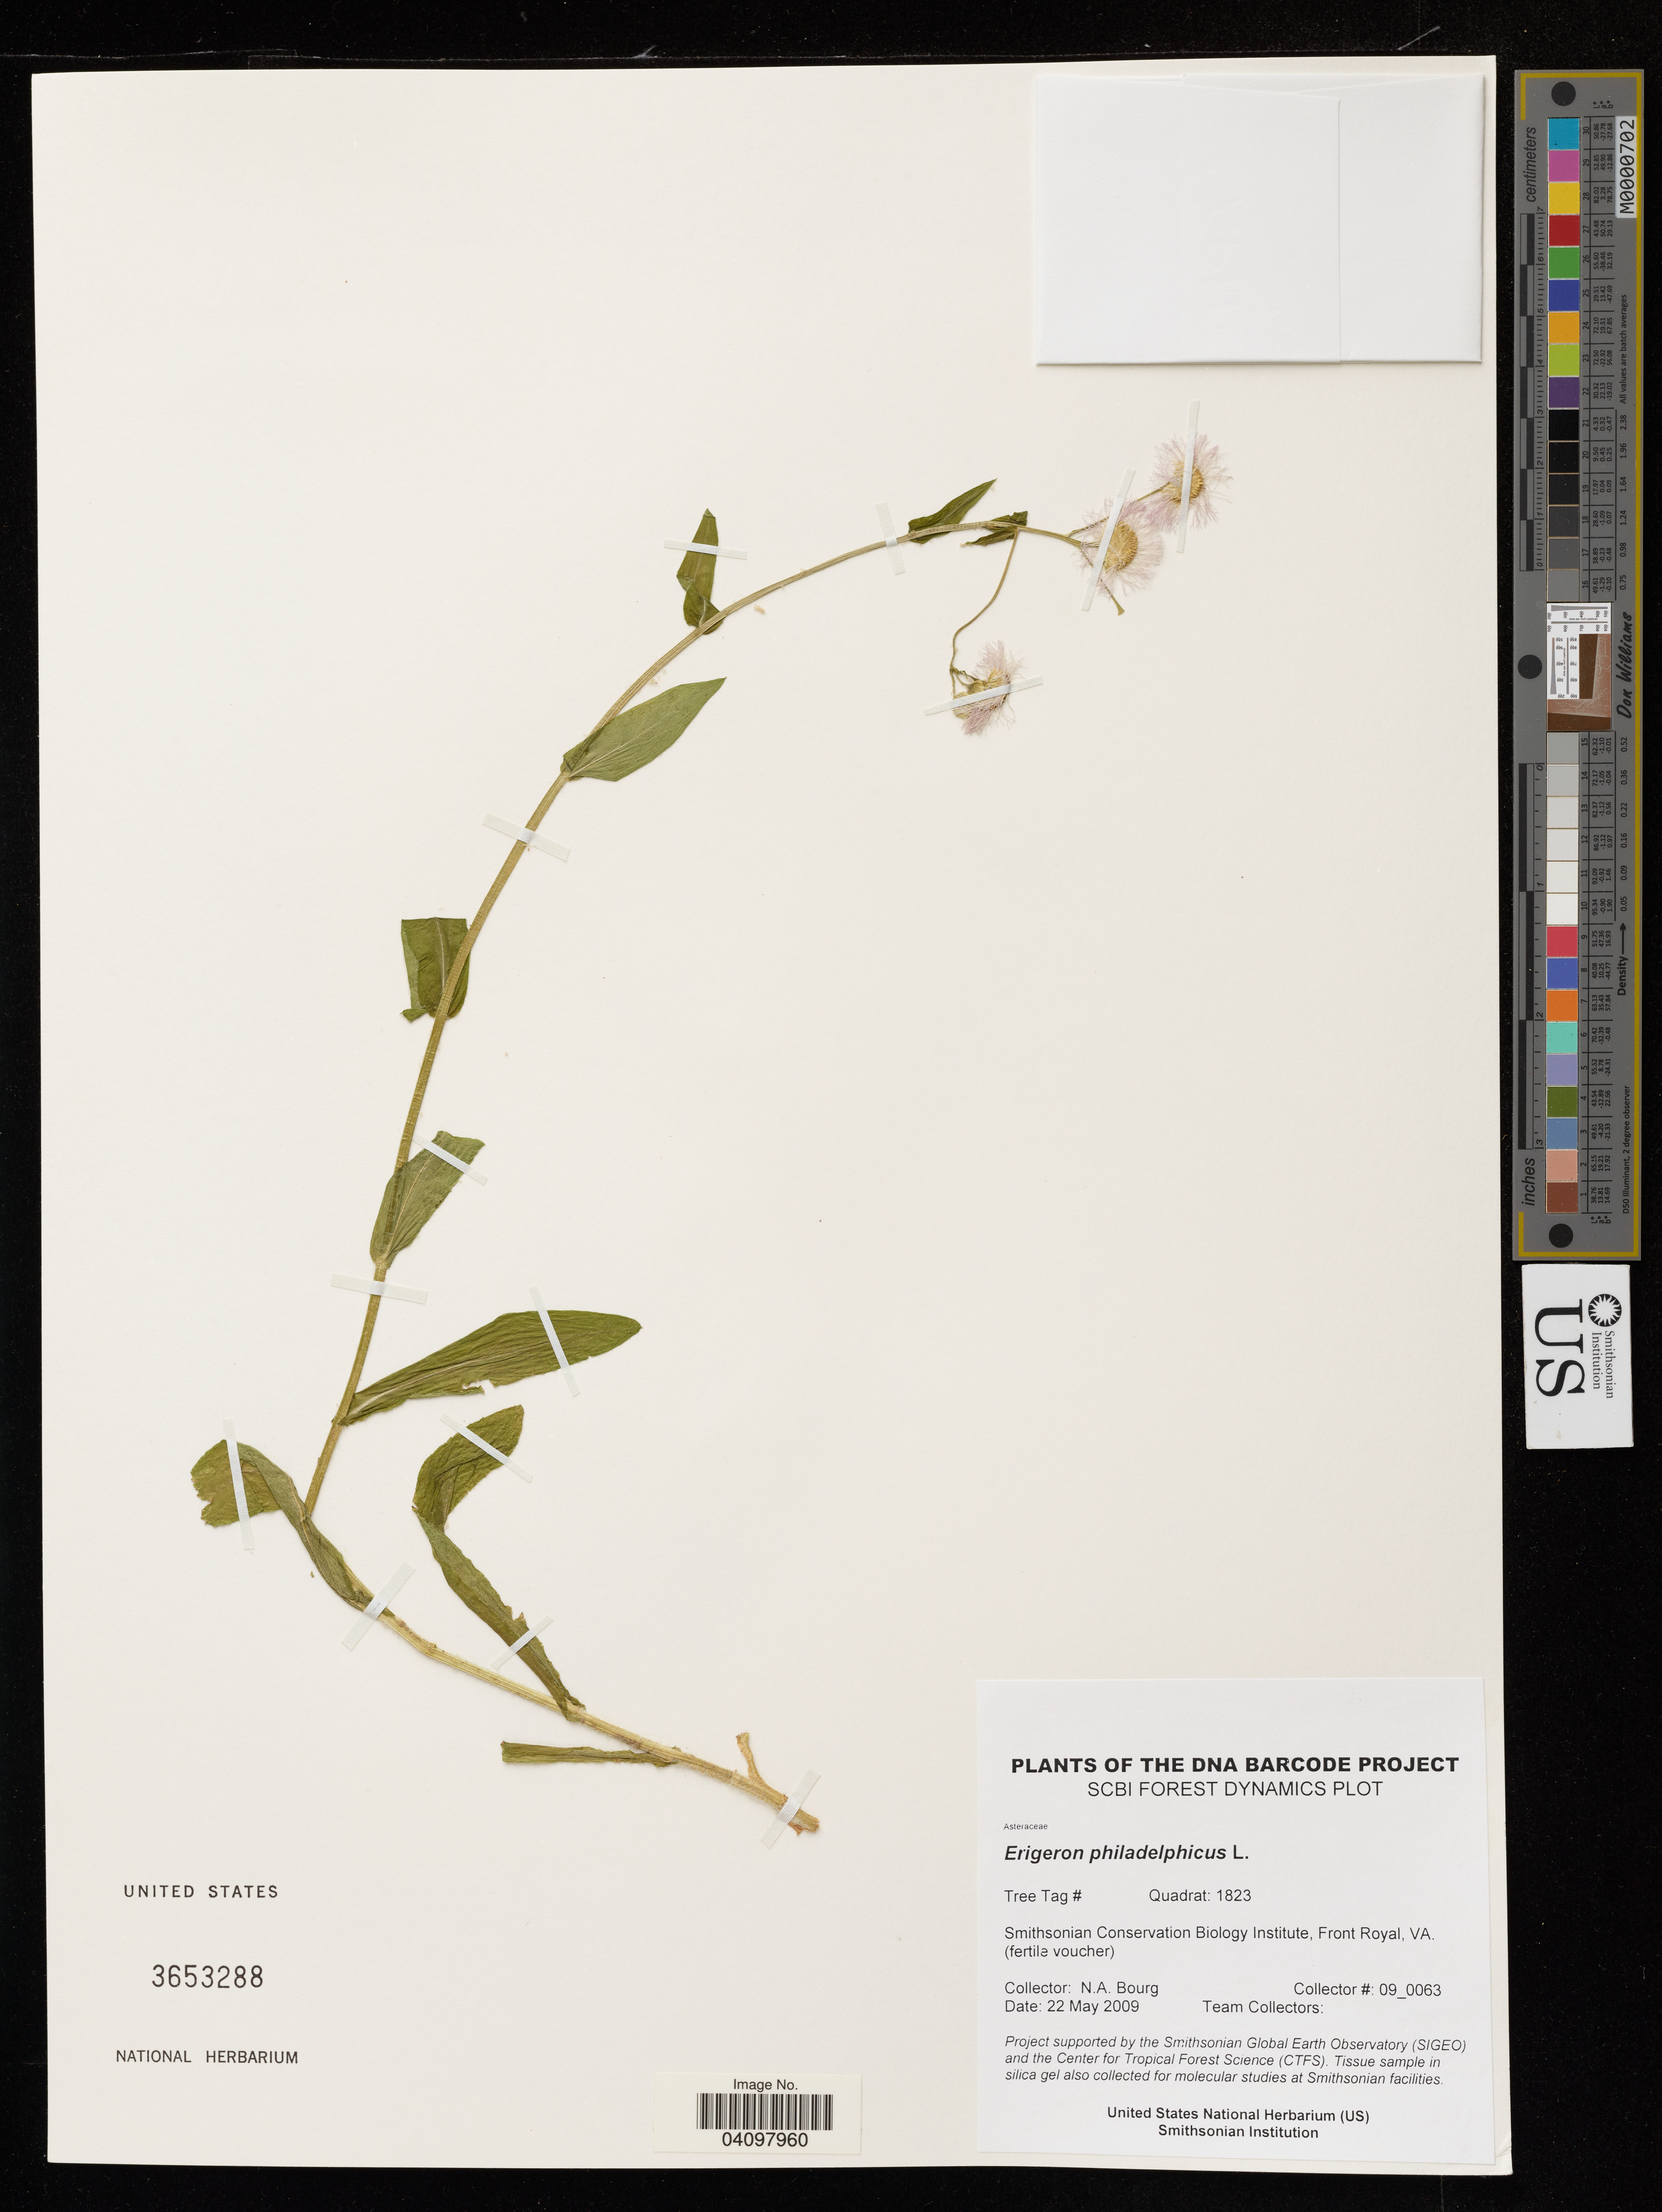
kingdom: Plantae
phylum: Tracheophyta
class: Magnoliopsida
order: Asterales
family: Asteraceae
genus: Erigeron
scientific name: Erigeron philadelphicus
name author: L.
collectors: N. A. Bourg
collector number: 09_0063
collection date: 2009-05-22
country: United States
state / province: Virginia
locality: Smithsonian Conservation Biology Institute, Front Royal.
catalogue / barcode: US 3653288